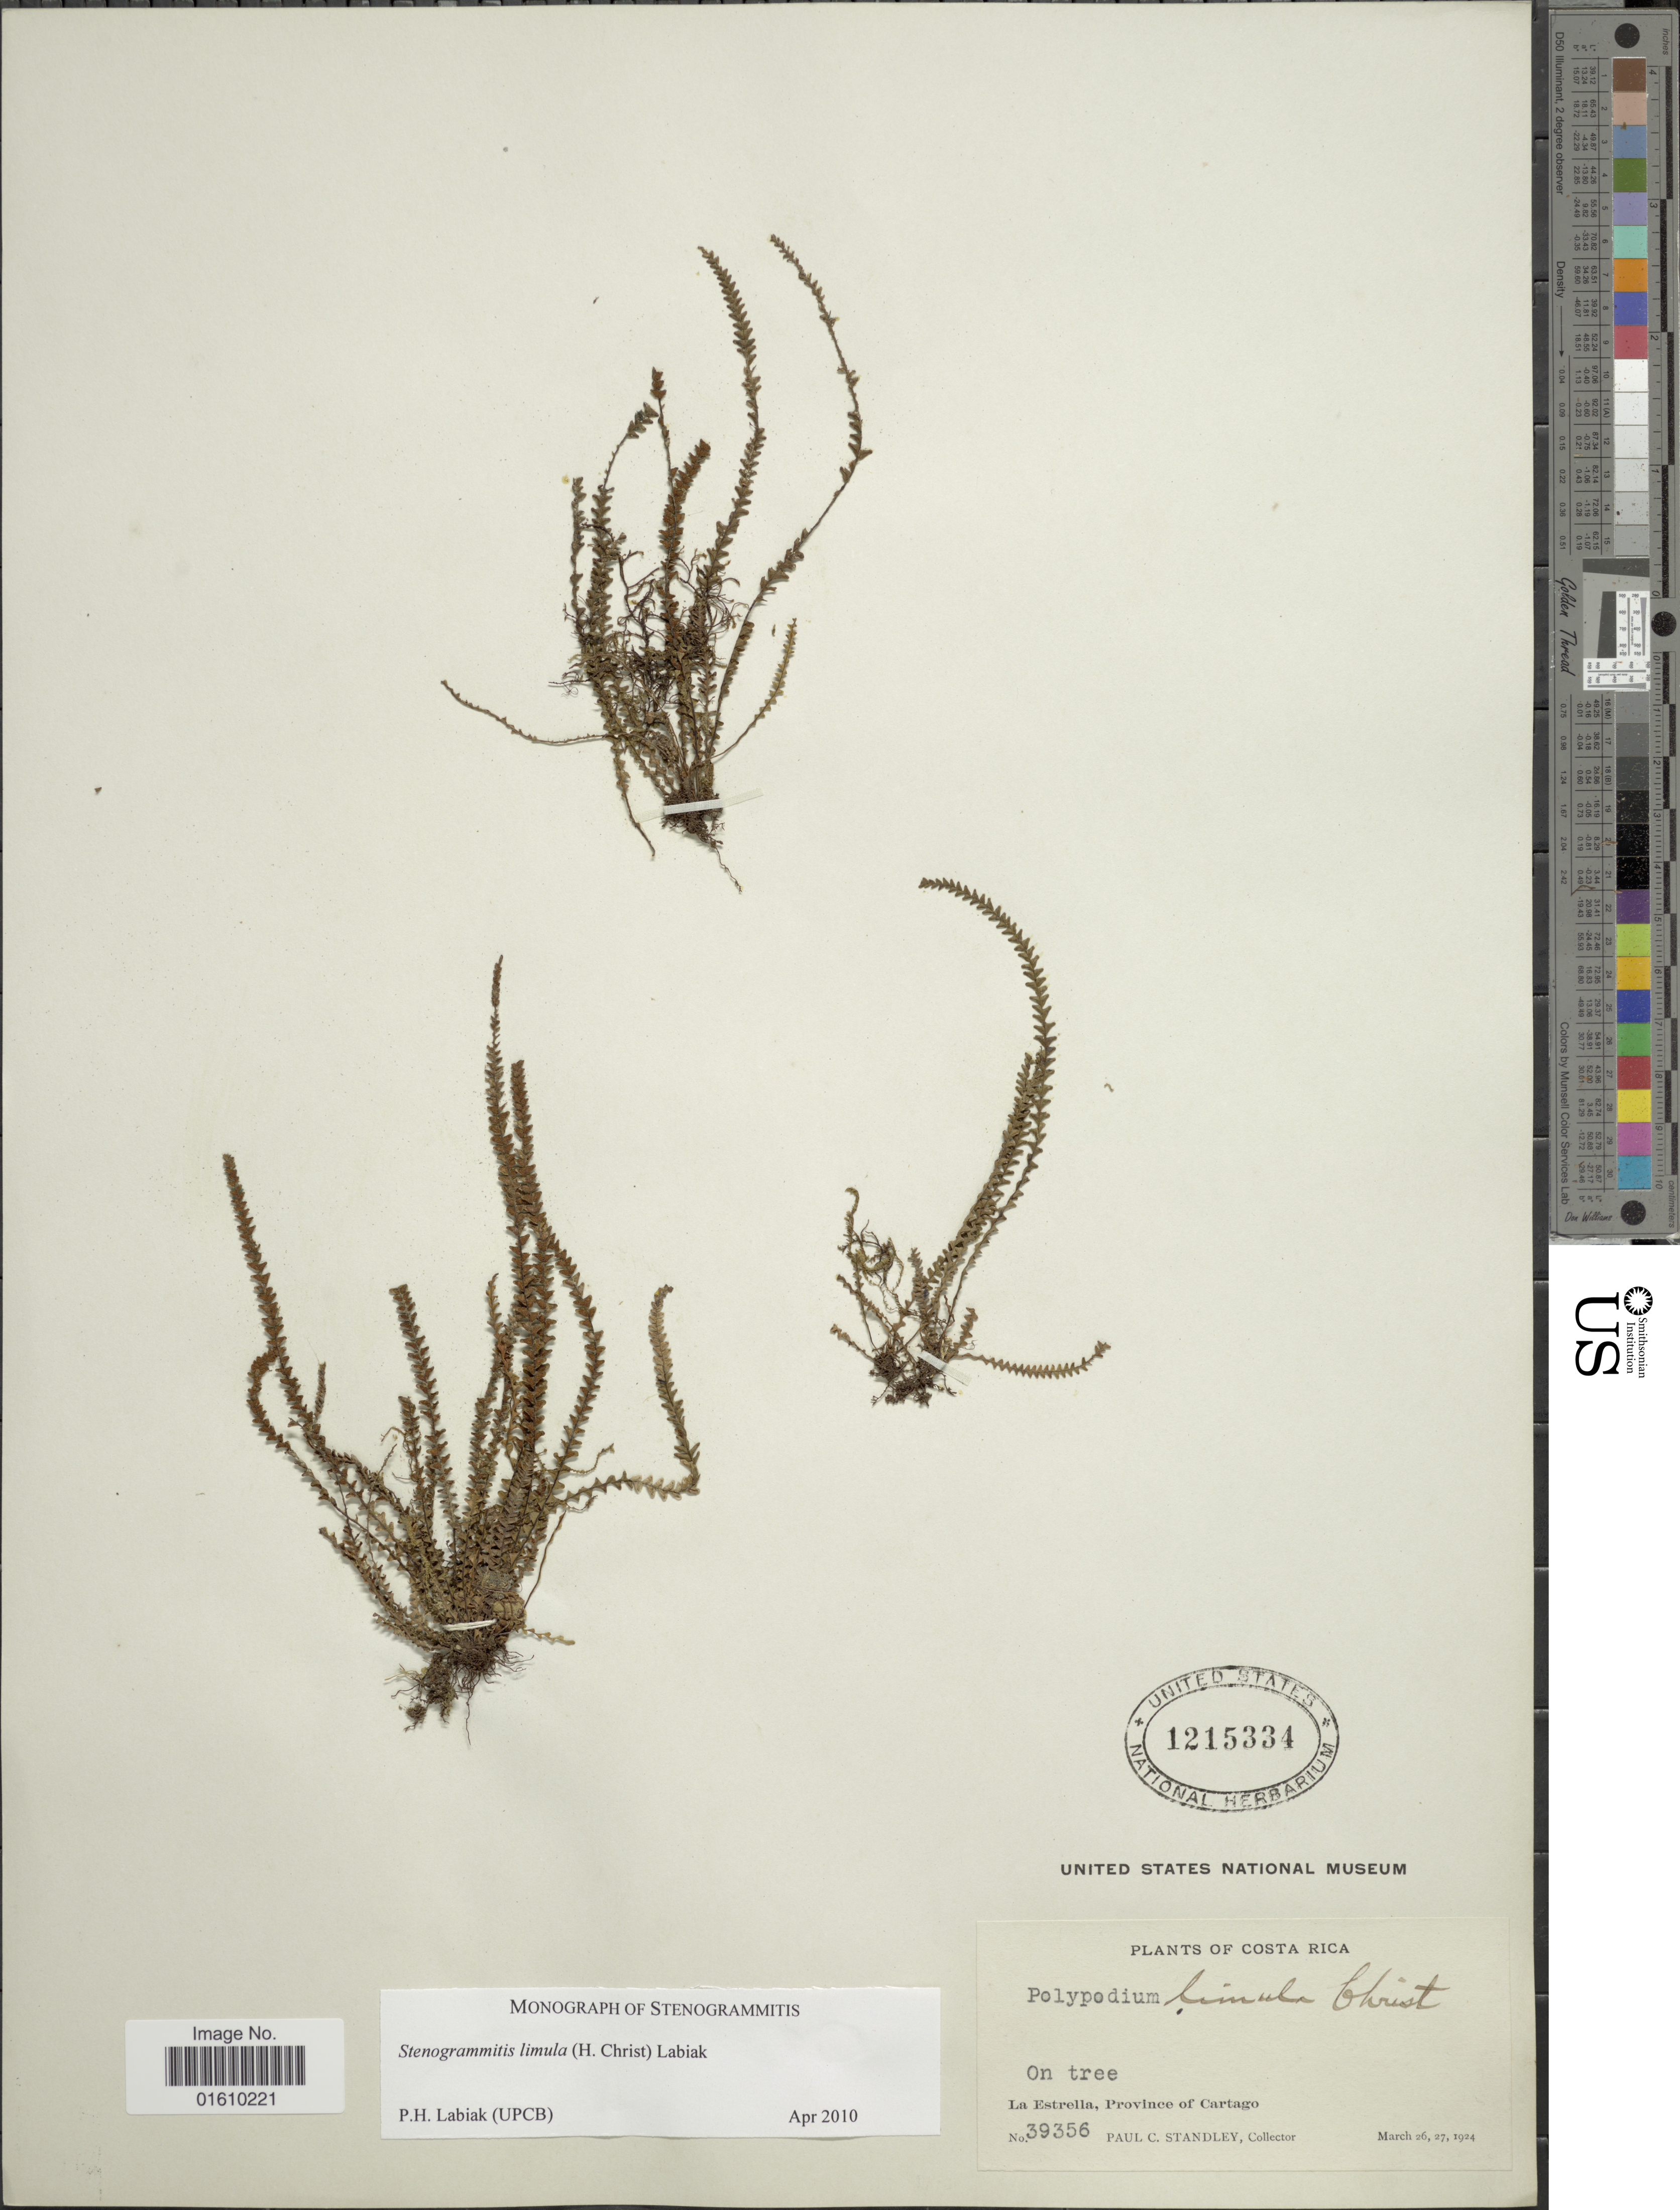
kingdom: Plantae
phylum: Tracheophyta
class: Polypodiopsida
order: Polypodiales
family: Polypodiaceae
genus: Stenogrammitis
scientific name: Stenogrammitis limula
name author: (Christ) Labiak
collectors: P. C. Standley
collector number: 39356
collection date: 1924-03-26/1924-03-27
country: Costa Rica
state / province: Cartago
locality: La Estrella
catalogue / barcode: US 1215334